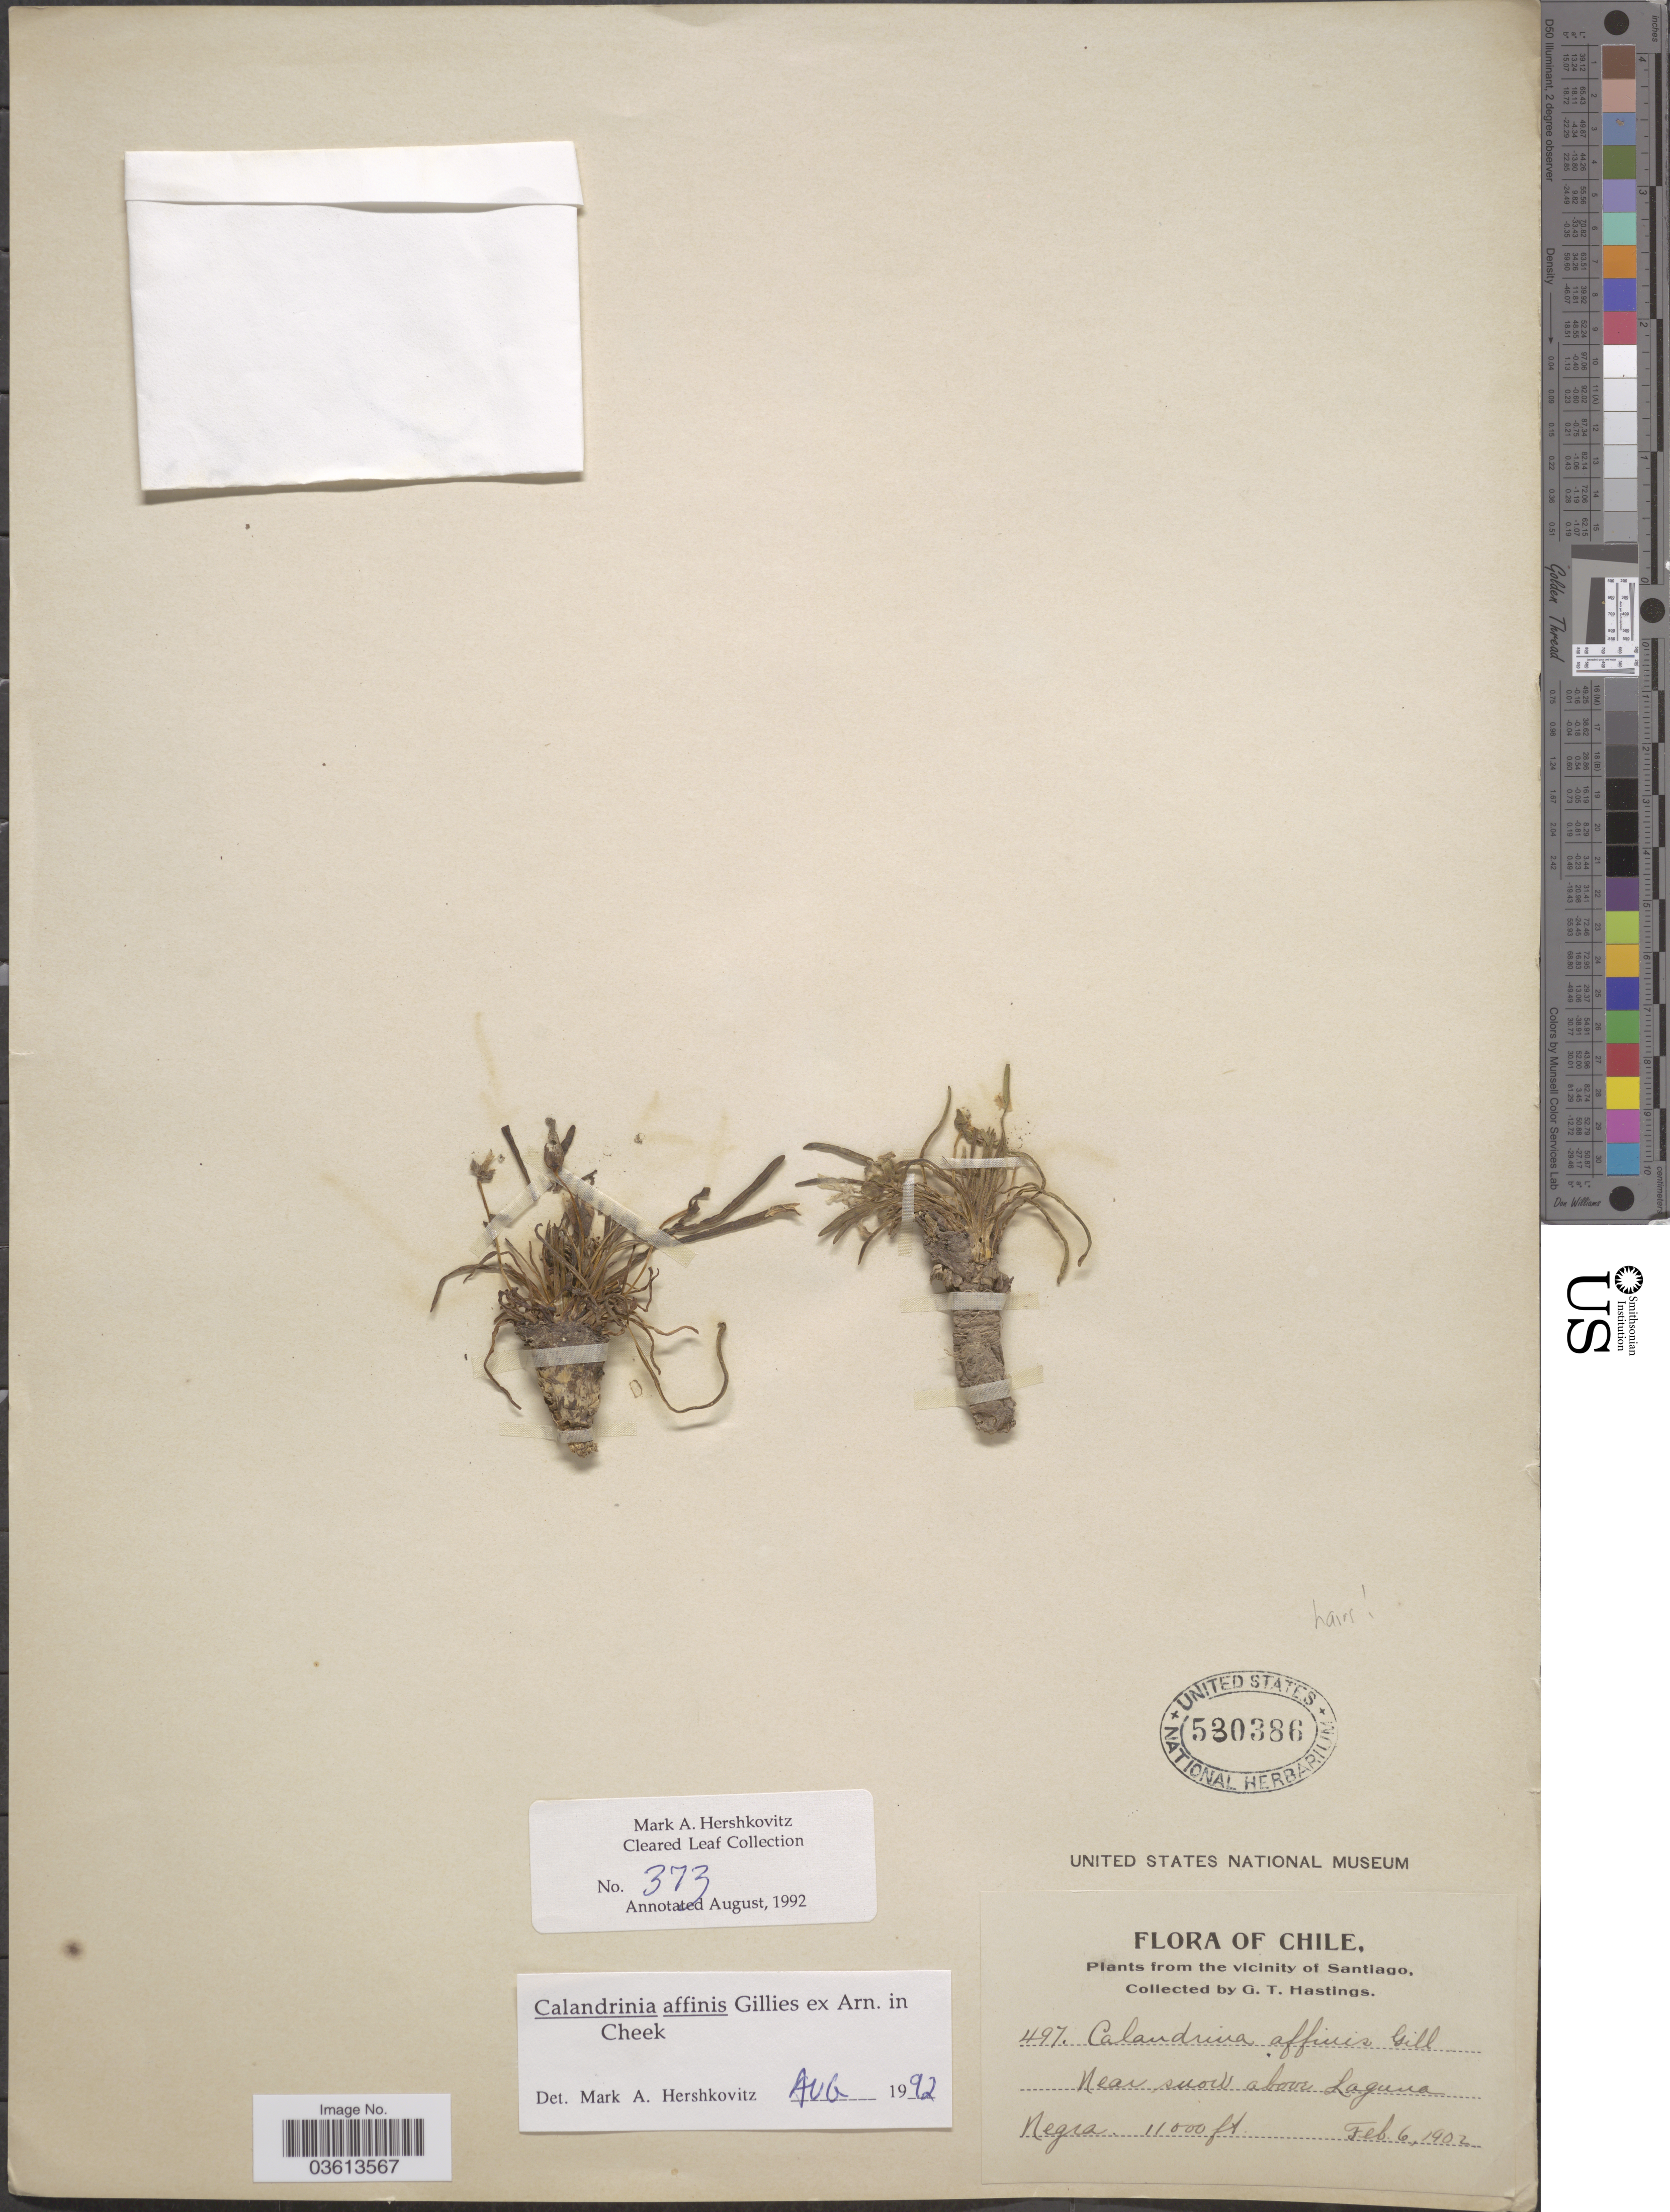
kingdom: Plantae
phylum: Tracheophyta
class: Magnoliopsida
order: Caryophyllales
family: Montiaceae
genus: Calandrinia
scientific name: Calandrinia affinis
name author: Gillies ex Arn.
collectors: G. Hastings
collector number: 497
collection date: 1902-02-06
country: Chile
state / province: Región Metropolitana (RM)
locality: The vicinity of Santiago. Near snow above Laguna Negra.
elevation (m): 3353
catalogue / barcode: US 530386